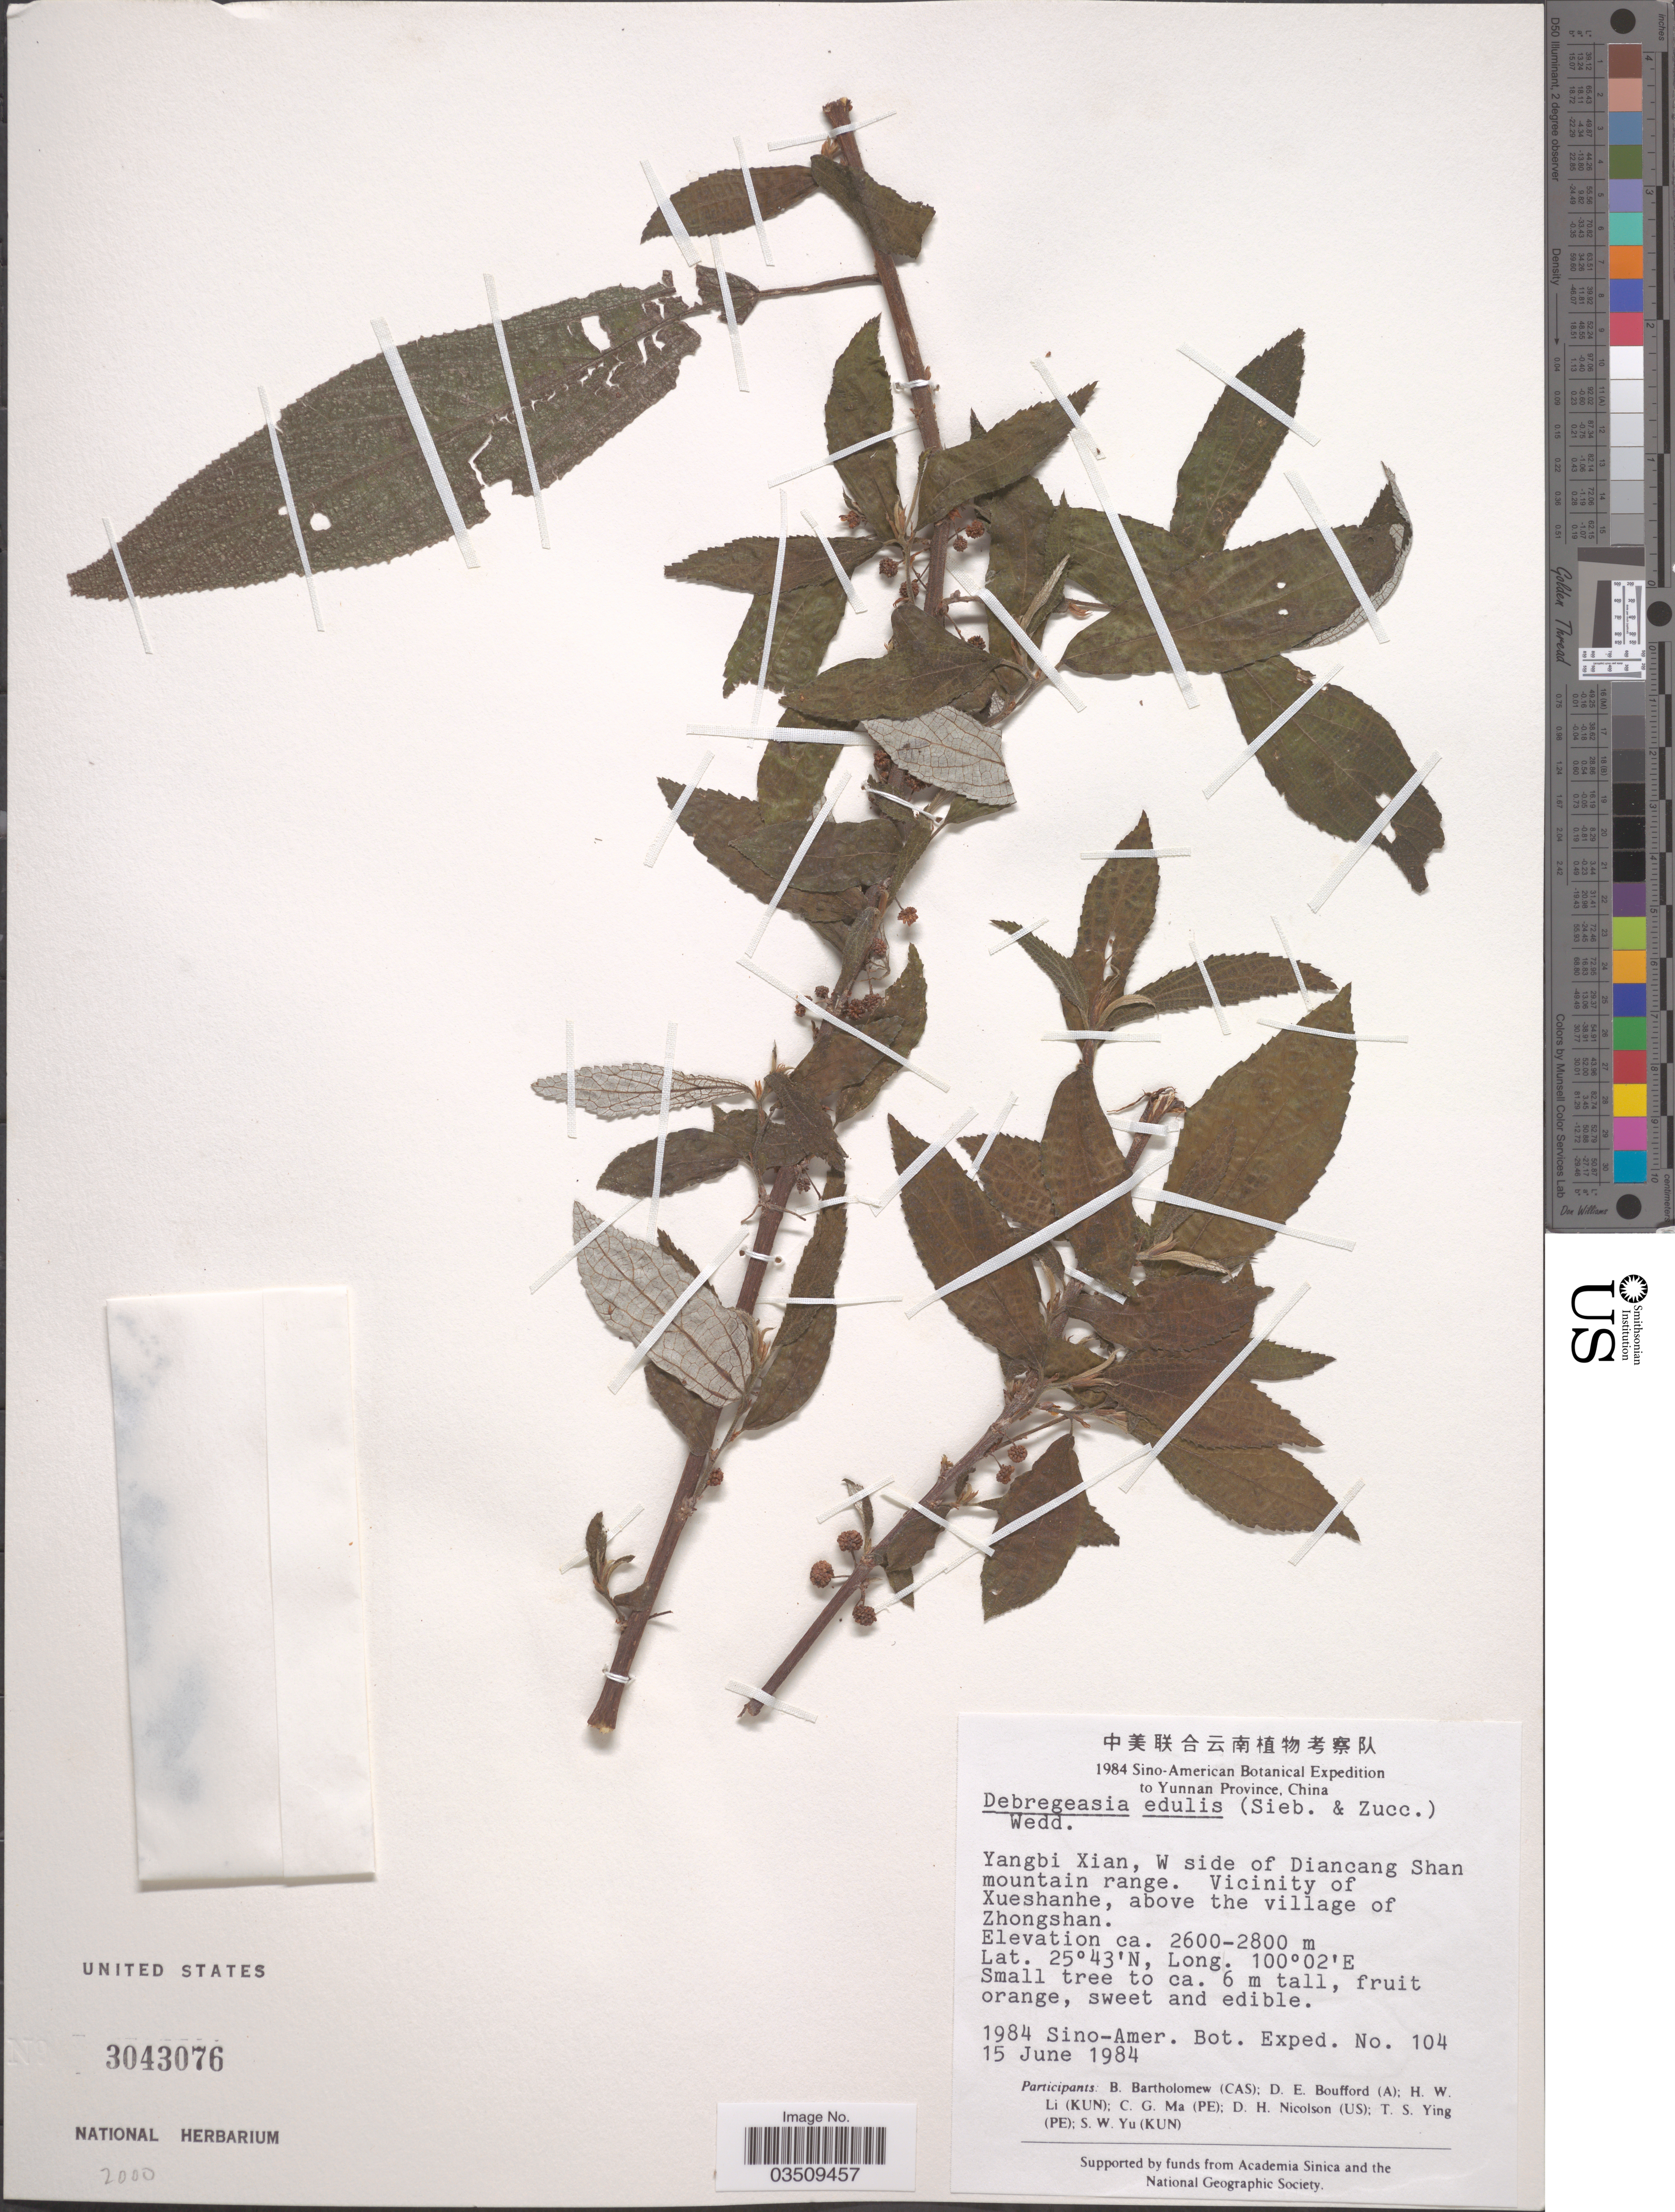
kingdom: Plantae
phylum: Tracheophyta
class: Magnoliopsida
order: Rosales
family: Urticaceae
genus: Debregeasia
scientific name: Debregeasia edulis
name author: (Siebold & Zucc.) Wedd.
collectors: B. Bartholomew, D. E. Boufford, H. W. Li, C. Ma & et al.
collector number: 104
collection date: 1984-06-15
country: China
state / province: Yunnan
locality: Yangbi Xian, W side of Diancang Shan mountain range. Vicinity of Xueshanhe, above the village of Zhongshan.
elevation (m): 2600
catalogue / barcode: US 3043076